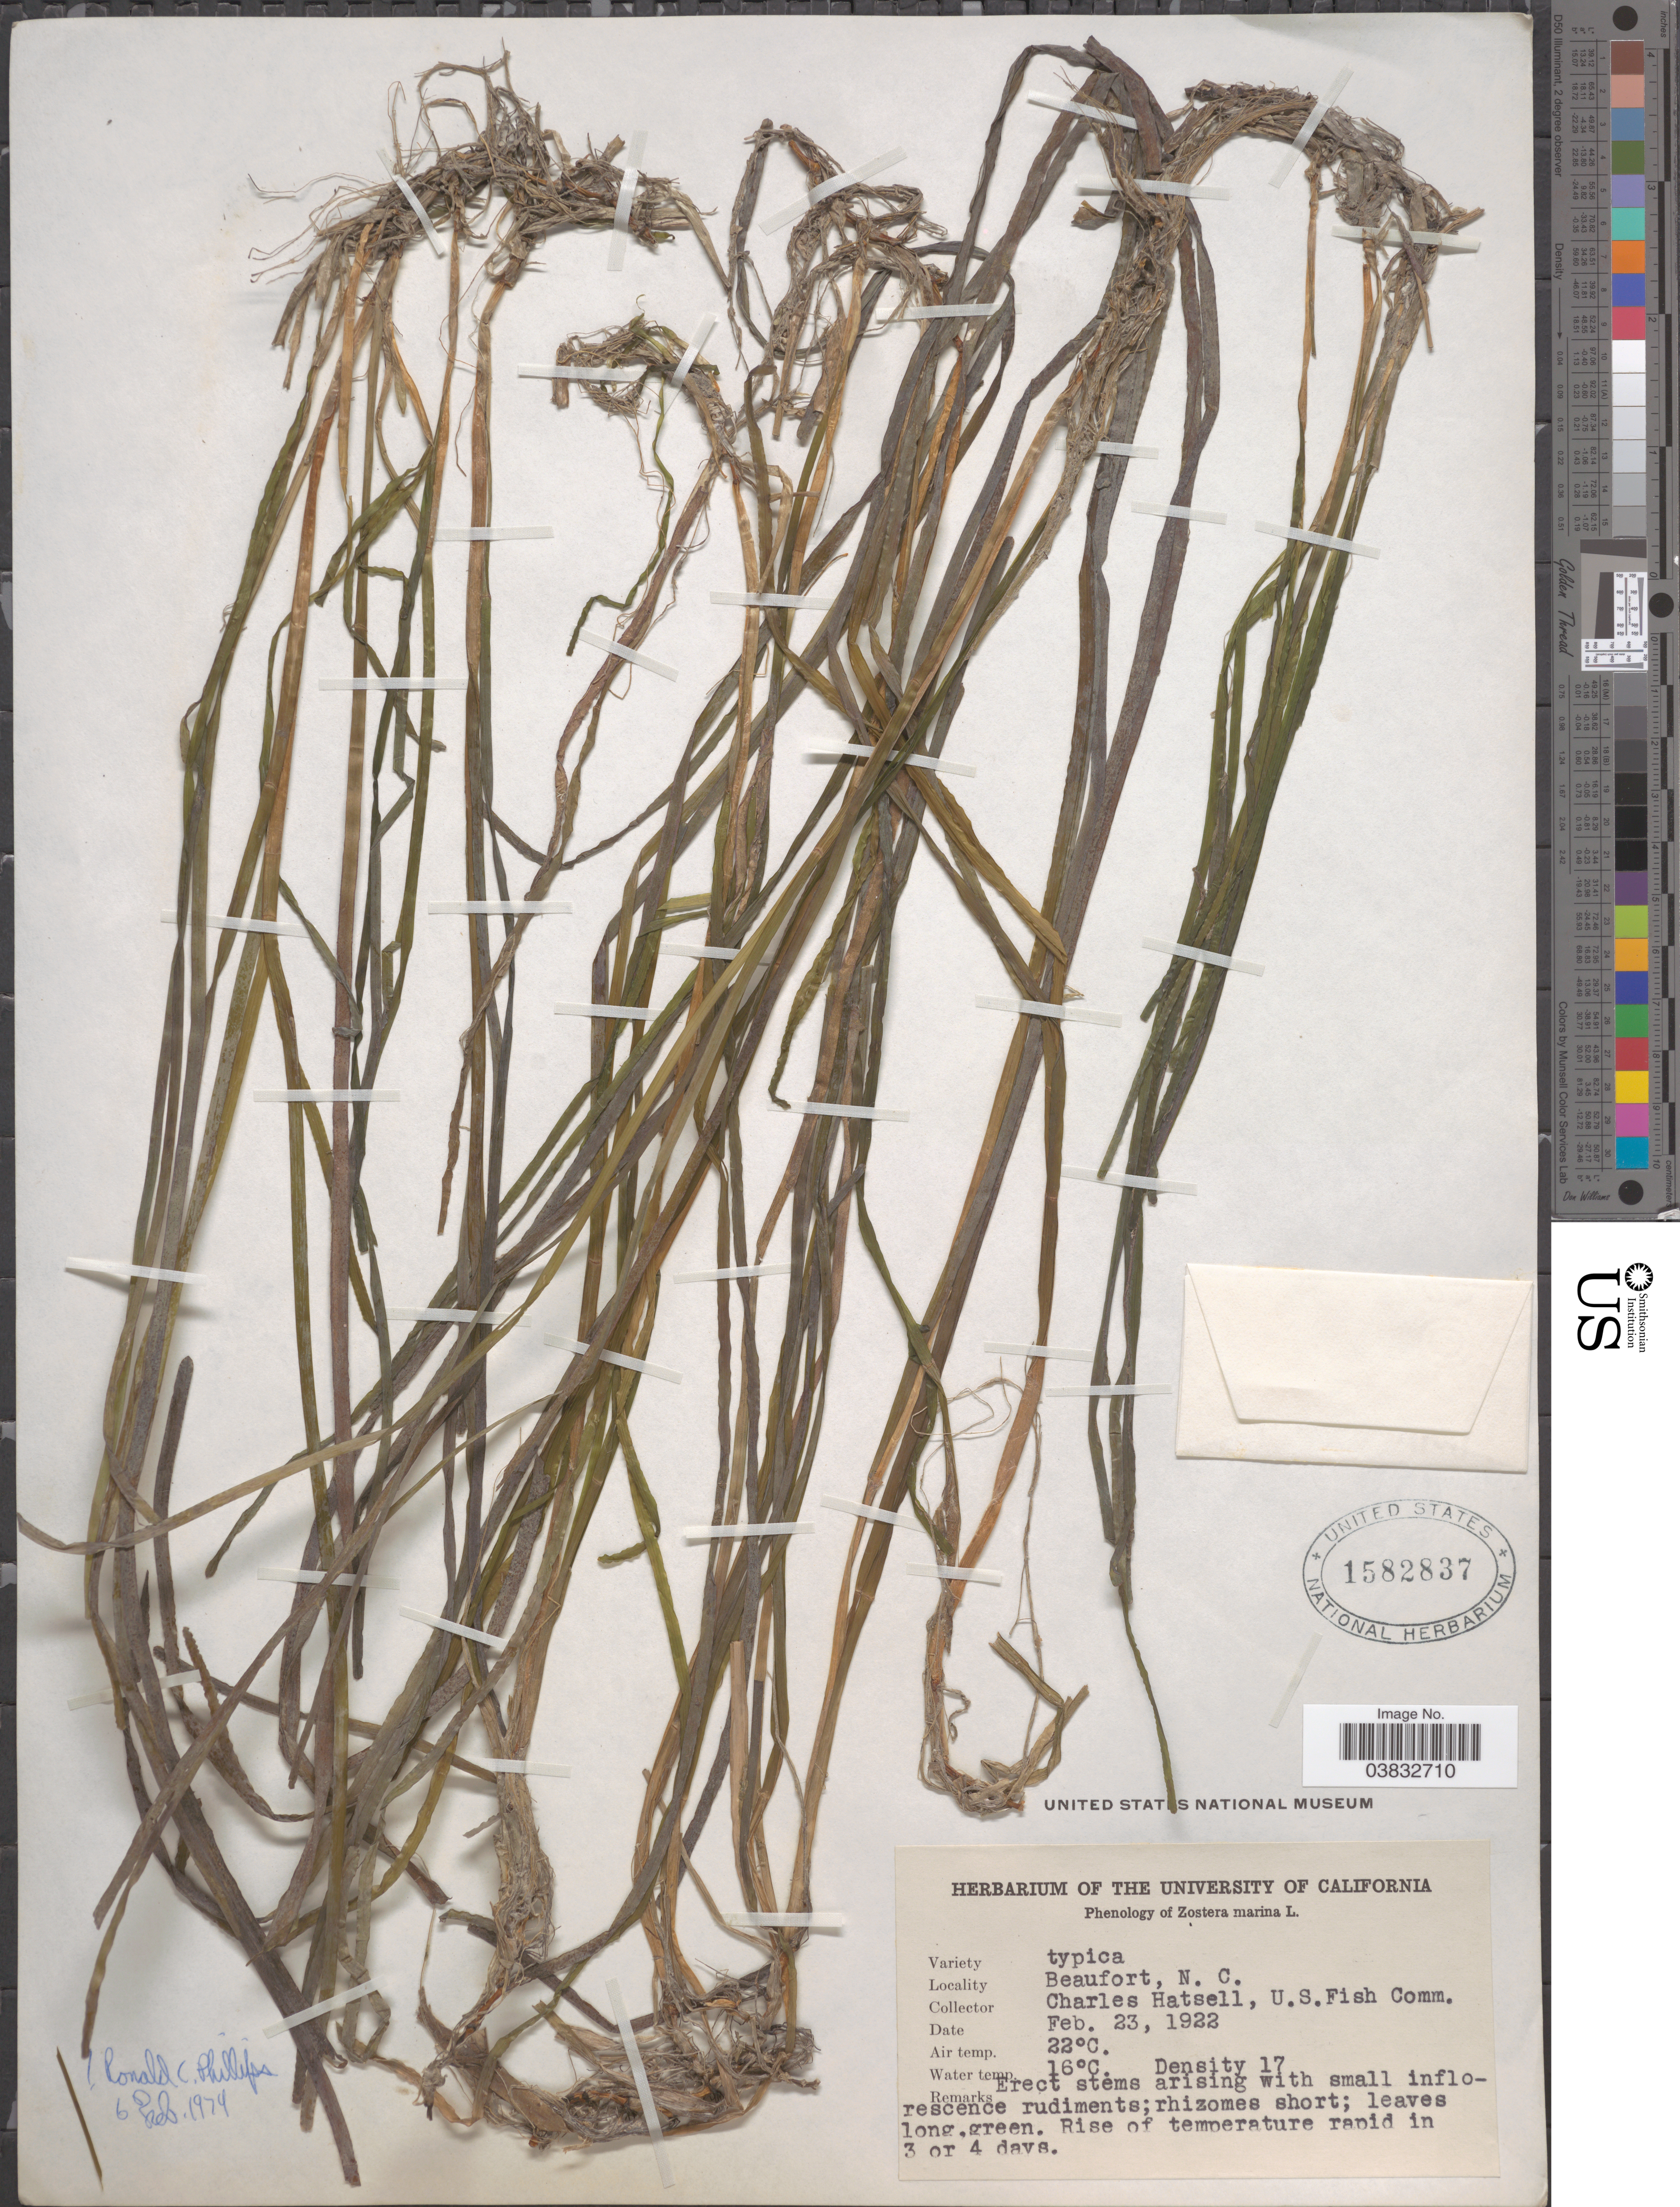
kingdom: Plantae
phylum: Tracheophyta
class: Liliopsida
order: Alismatales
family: Zosteraceae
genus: Zostera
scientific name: Zostera marina var. marina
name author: L.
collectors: C. Hatsell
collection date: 1922-02-23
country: United States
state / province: North Carolina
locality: Beaufort.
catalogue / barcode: US 1582837